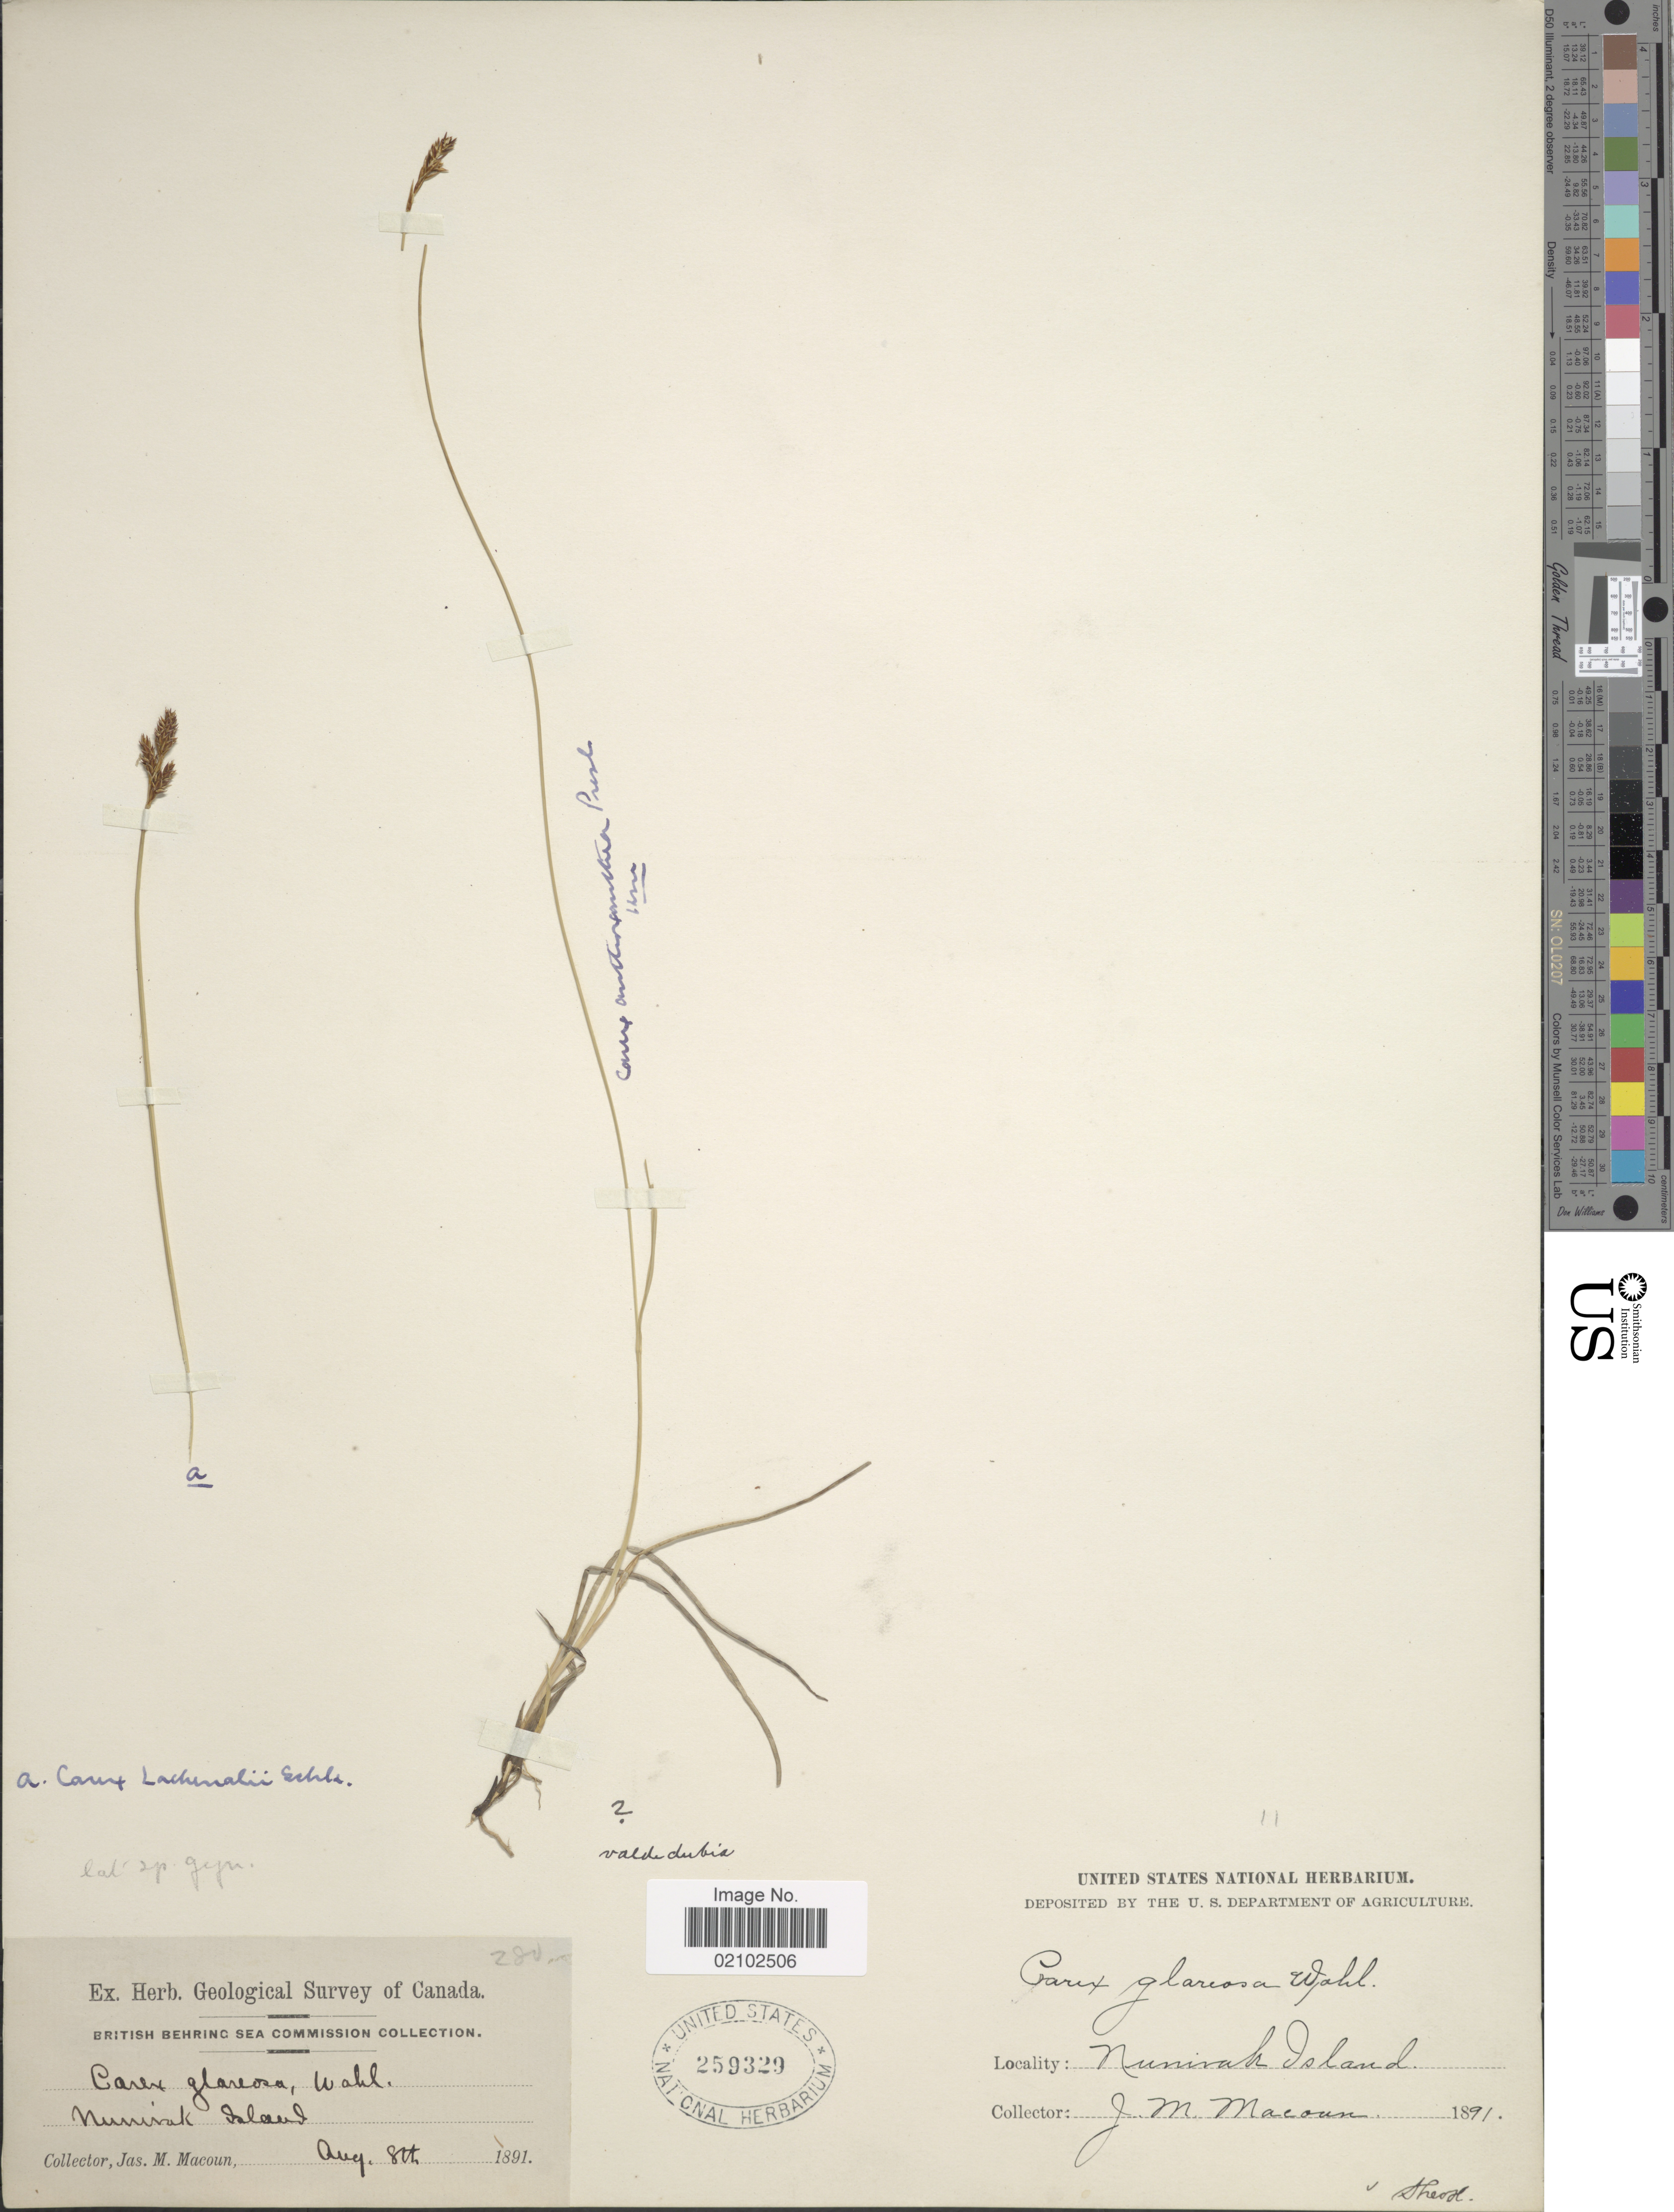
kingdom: Plantae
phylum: Tracheophyta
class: Liliopsida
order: Poales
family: Cyperaceae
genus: Carex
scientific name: Carex anthoxanthea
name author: J. Presl & C. Presl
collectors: J. M. Macoun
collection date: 1891-08-08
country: United States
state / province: Alaska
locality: Nunivak Island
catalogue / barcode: US 259329